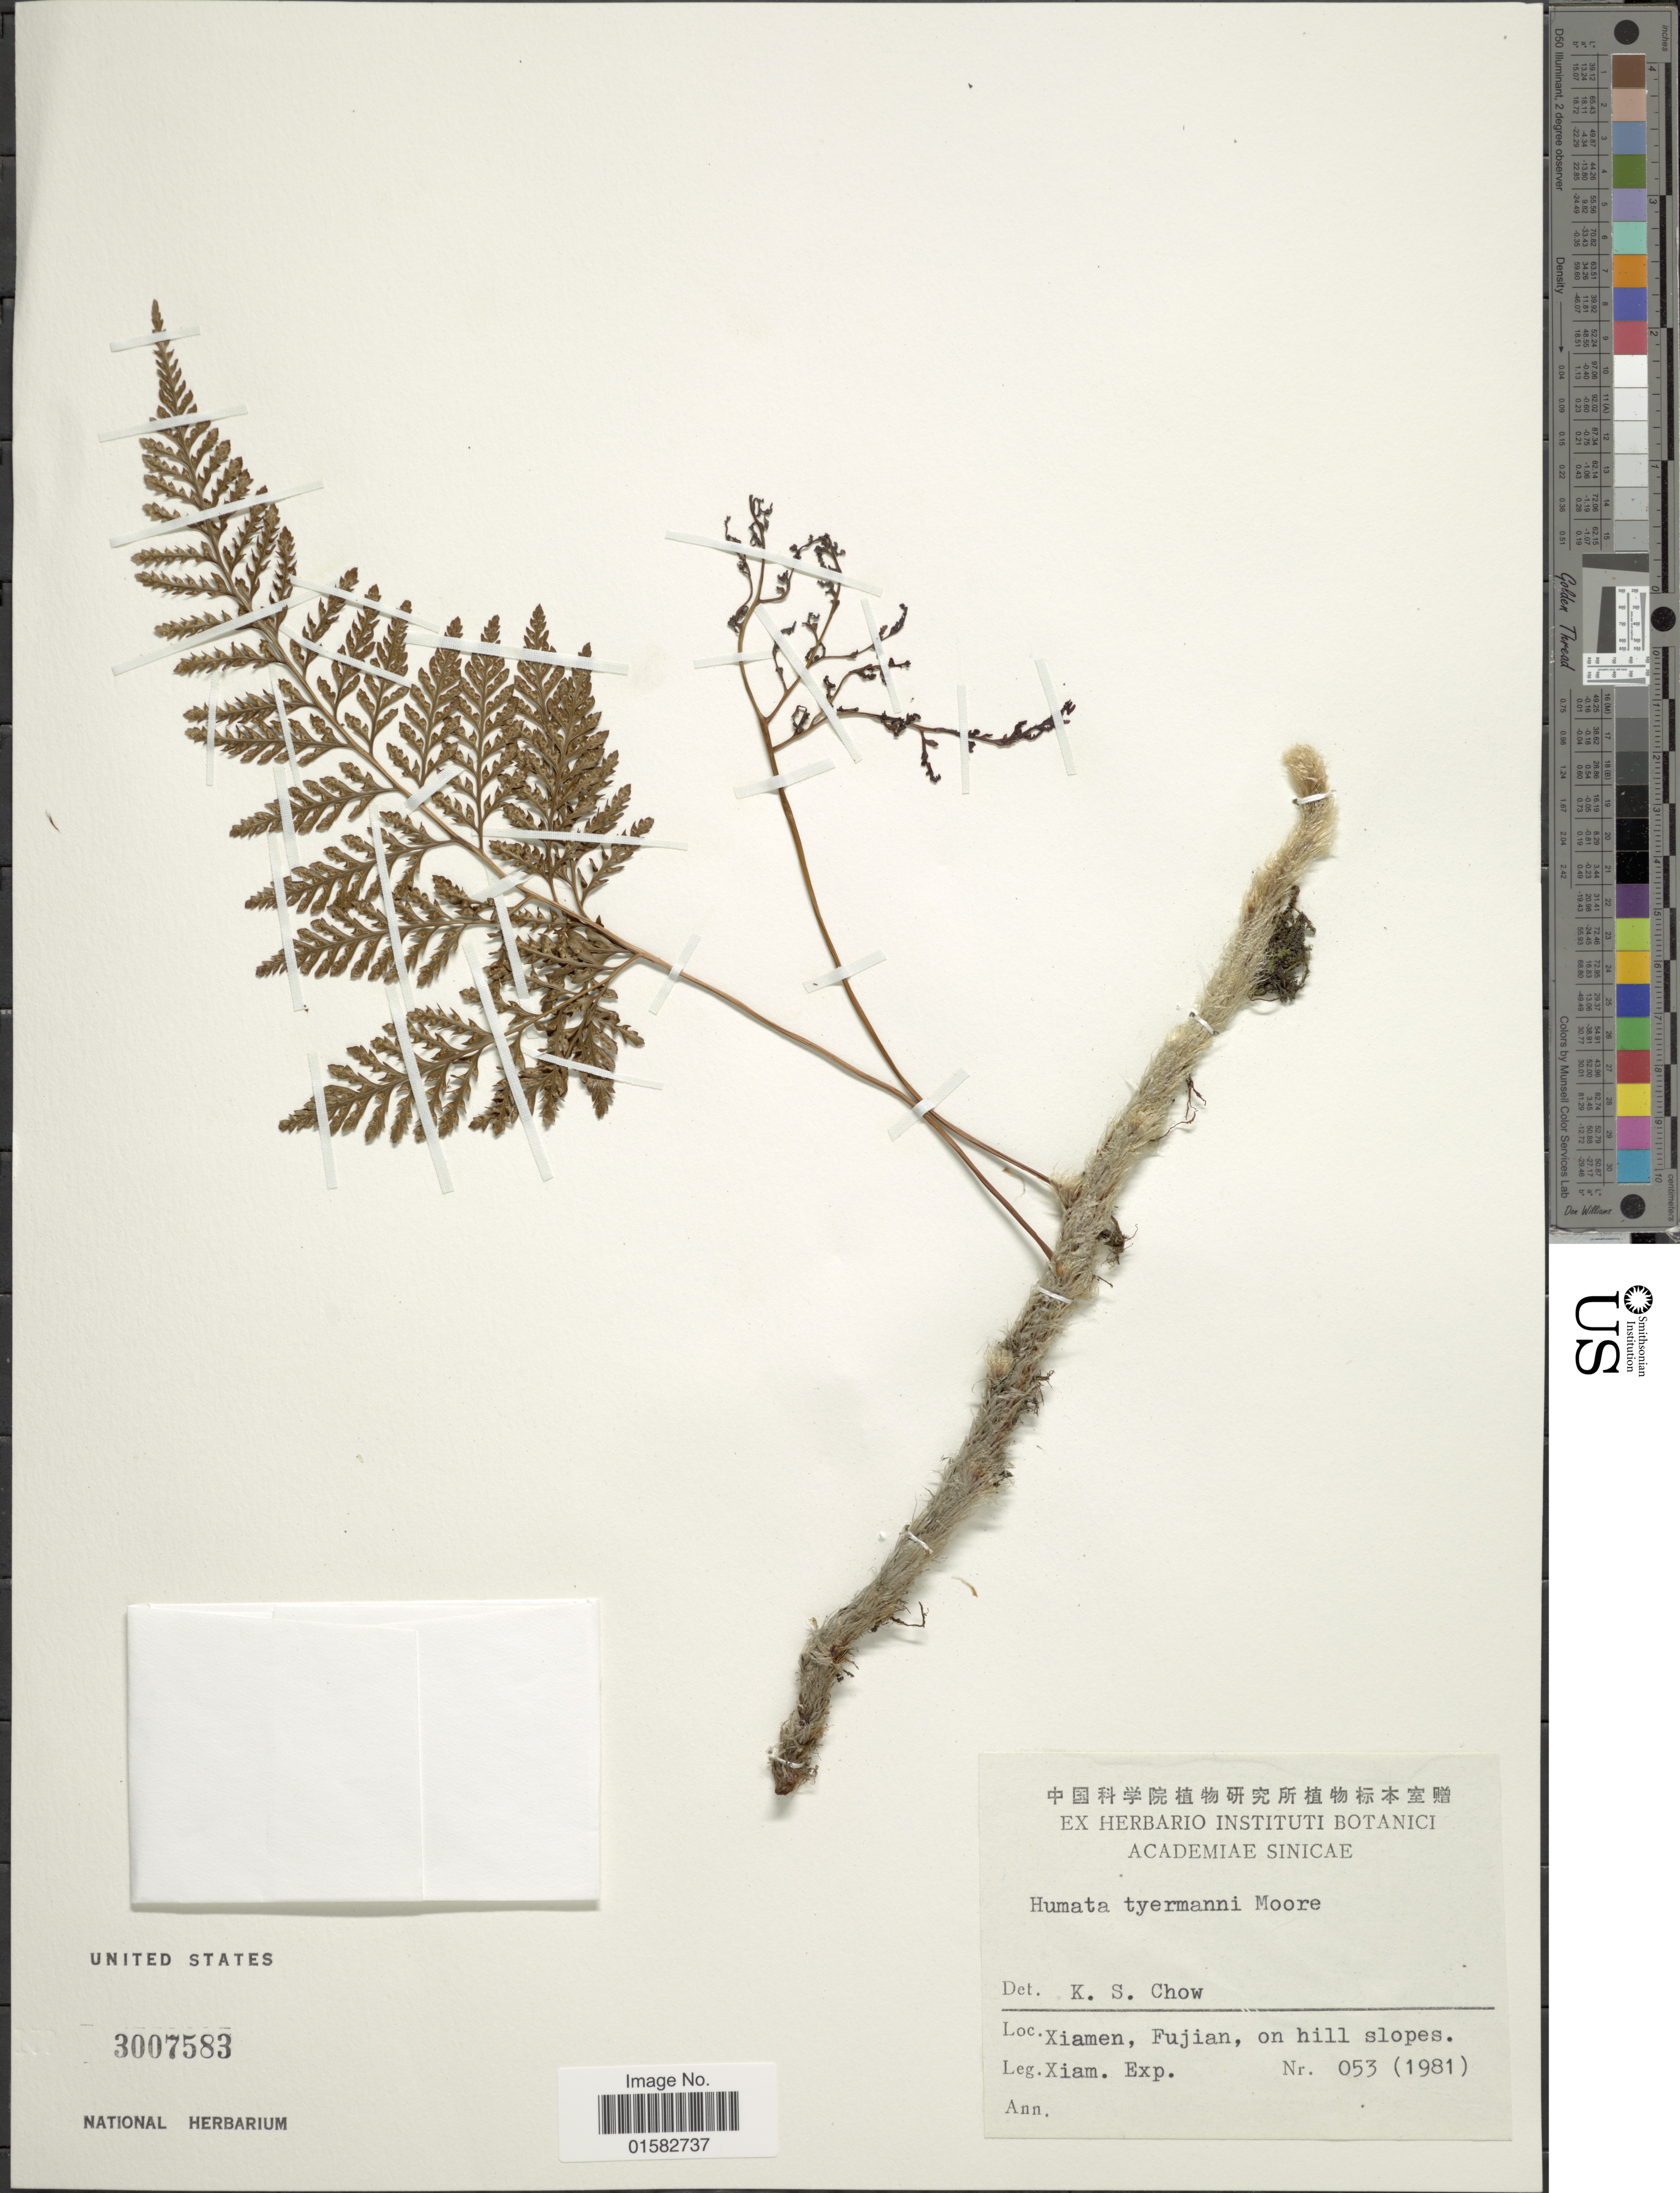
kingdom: Plantae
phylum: Tracheophyta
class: Polypodiopsida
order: Polypodiales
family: Davalliaceae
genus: Davallia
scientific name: Davallia griffithiana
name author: Hook.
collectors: Xiamen Expedition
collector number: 053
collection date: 1981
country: China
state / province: Fujian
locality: Xiamen, Fujian, on hills slopes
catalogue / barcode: US 3007583